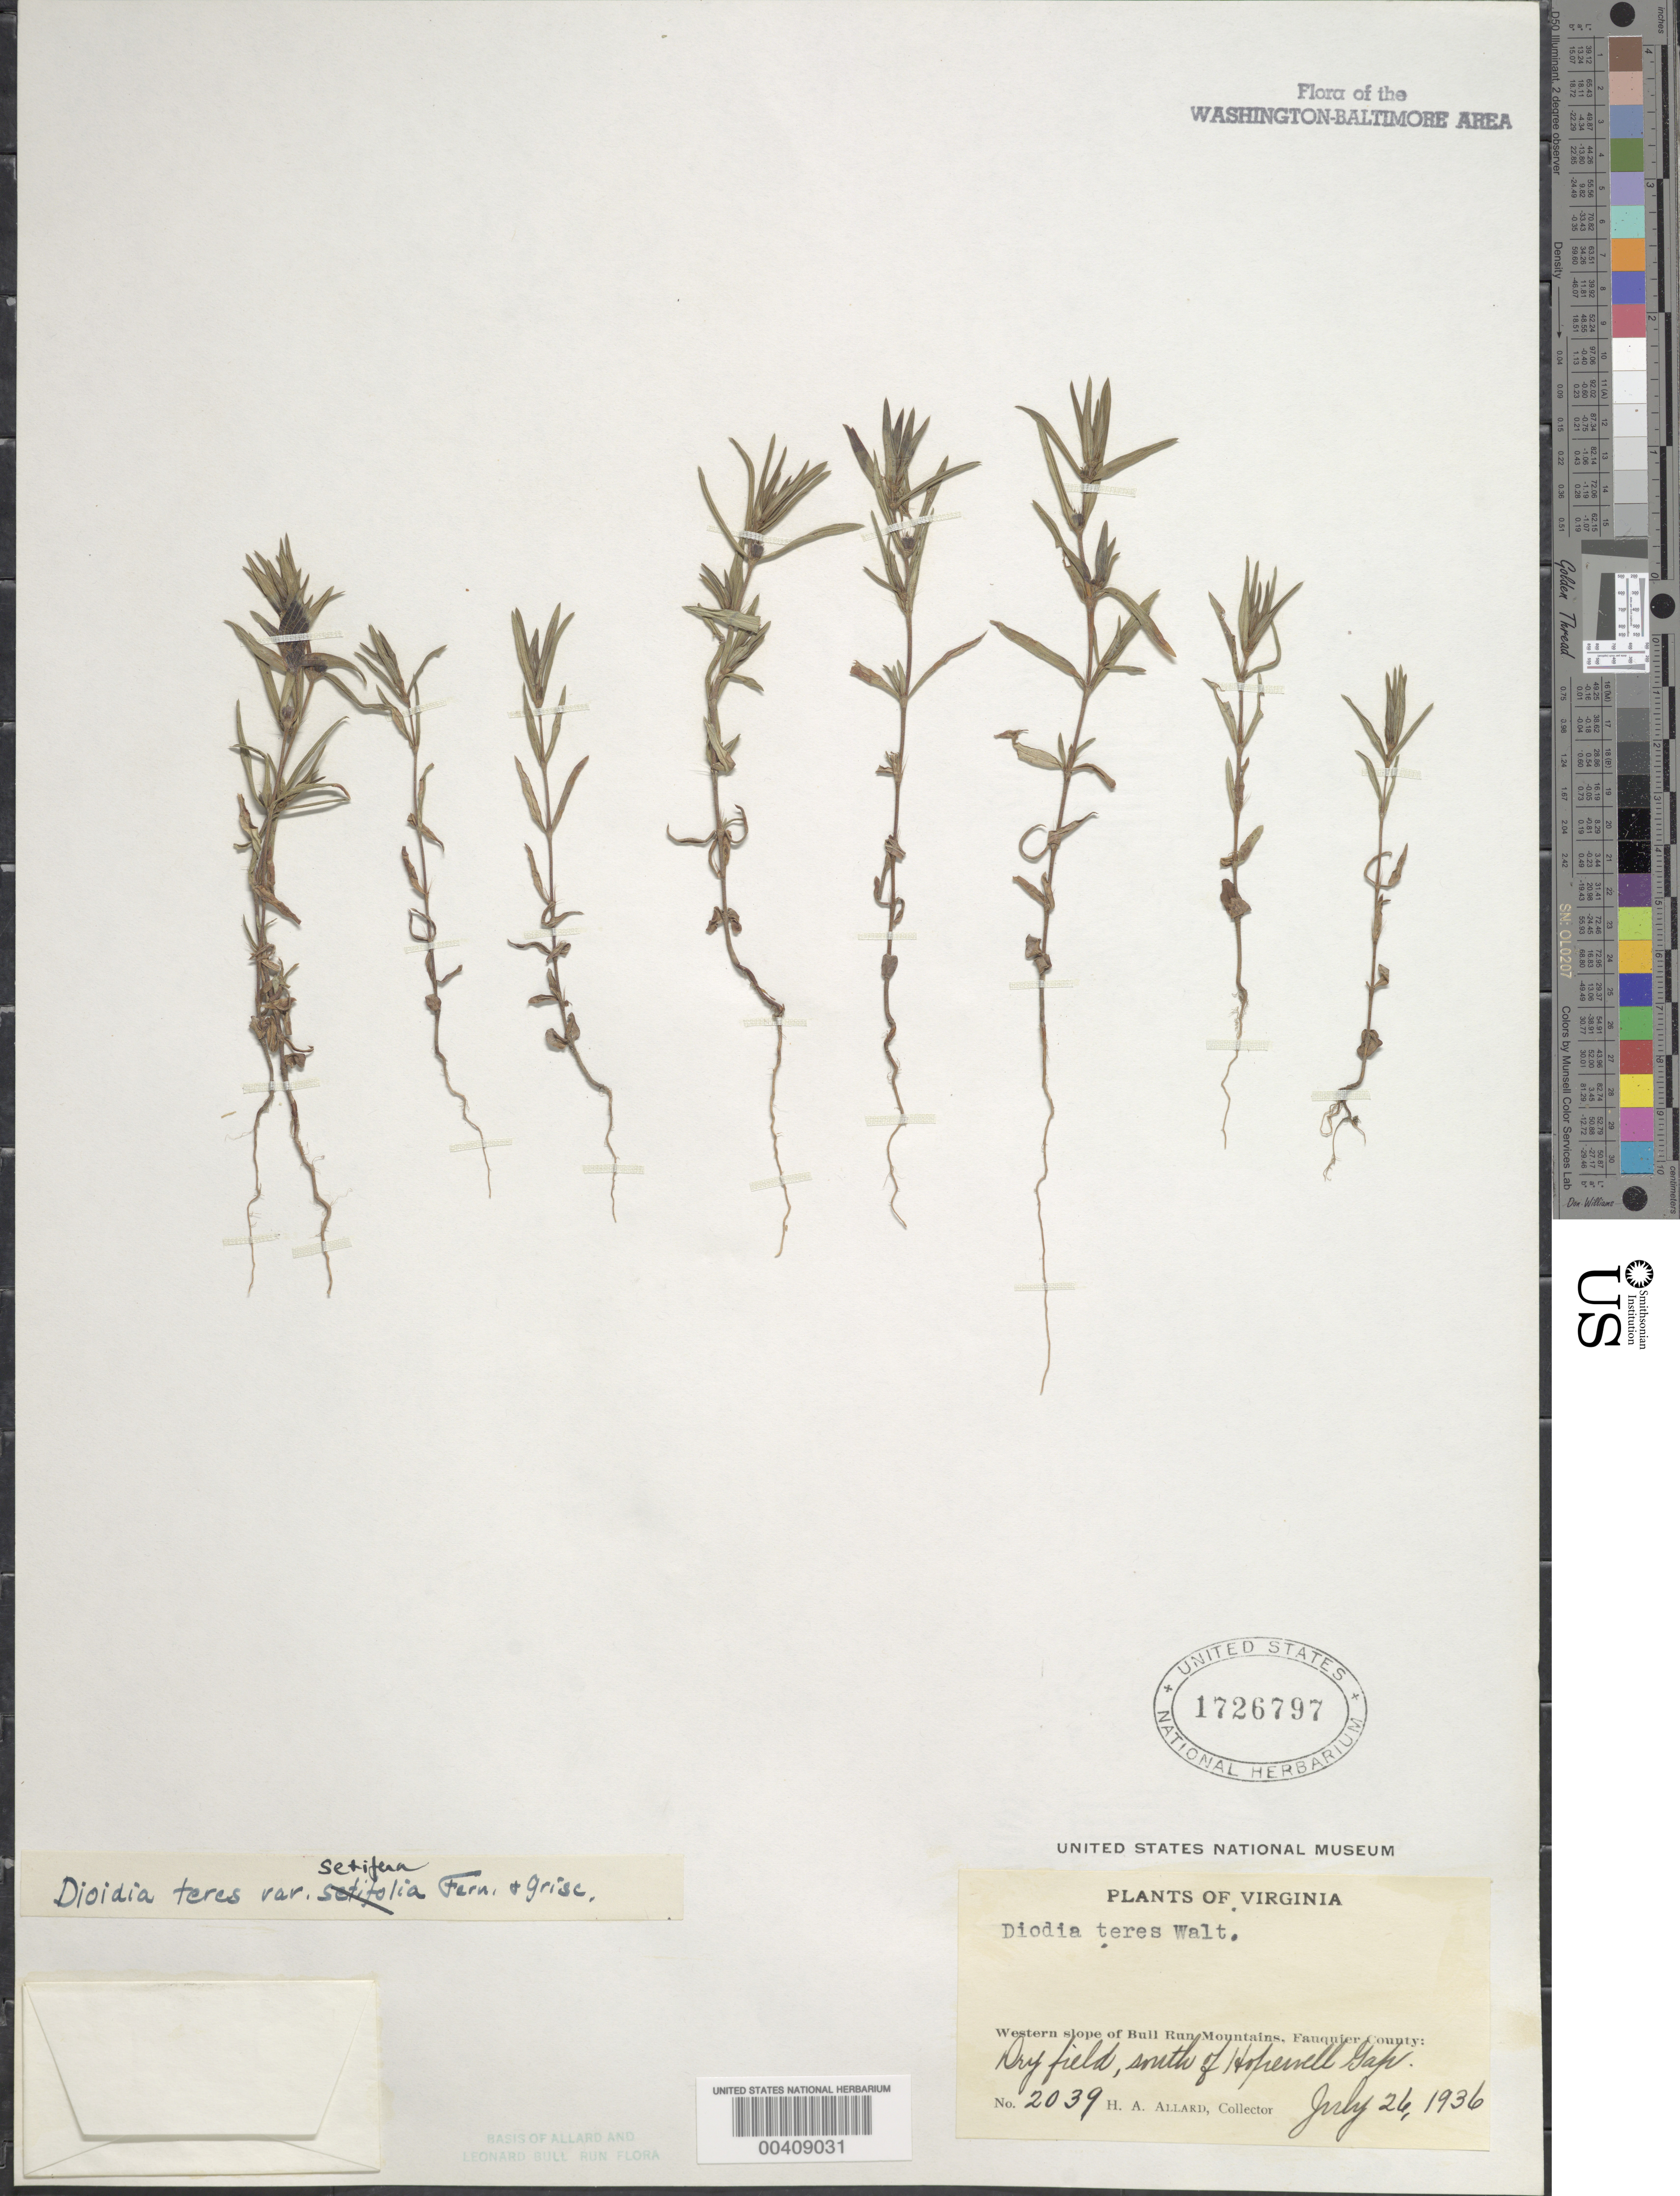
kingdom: Plantae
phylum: Tracheophyta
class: Magnoliopsida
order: Gentianales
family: Rubiaceae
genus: Diodia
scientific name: Diodia teres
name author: Walter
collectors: H. A. Allard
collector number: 2039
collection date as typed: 26 Jul 1936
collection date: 1936-07-26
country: United States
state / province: Virginia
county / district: Fauquier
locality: Hopewell Gap, west slope of Bull Run Mts.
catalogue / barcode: US 1726797